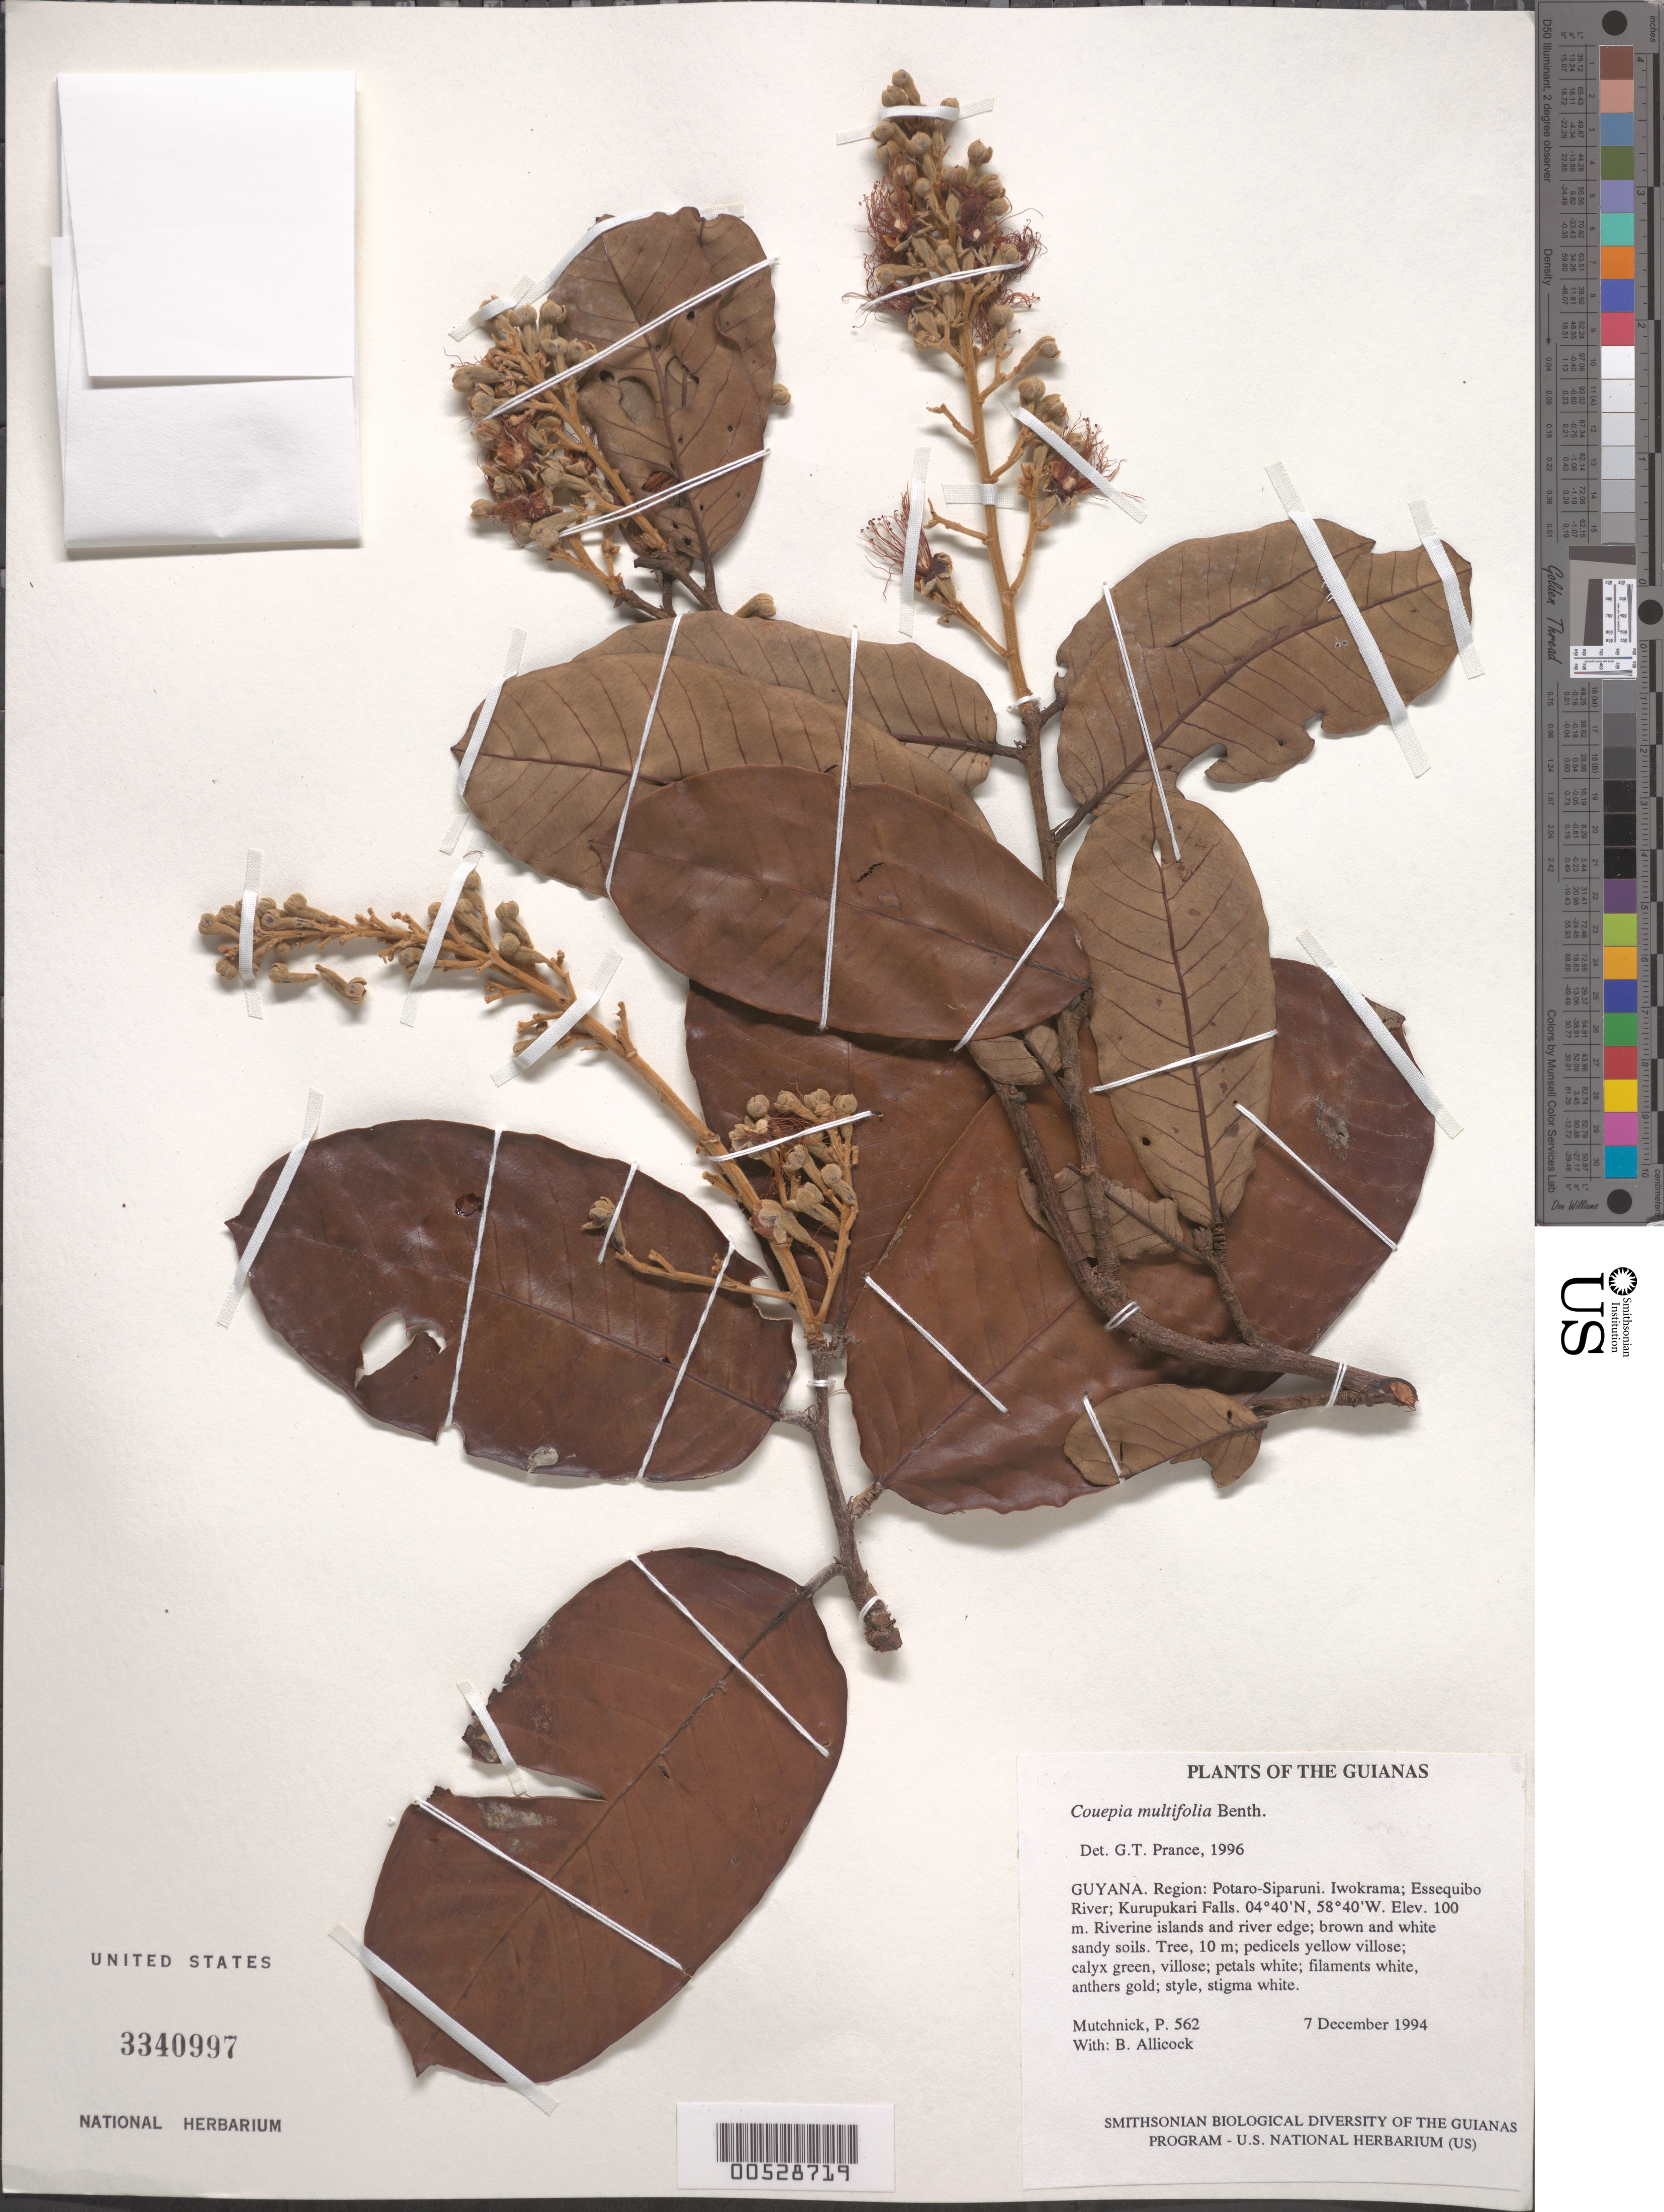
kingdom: Plantae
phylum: Tracheophyta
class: Magnoliopsida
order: Malpighiales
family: Chrysobalanaceae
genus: Couepia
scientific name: Couepia multiflora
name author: Benth.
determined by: Prance, G. T.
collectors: P. Mutchnick & B. Allicock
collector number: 562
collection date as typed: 7 December 1994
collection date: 1994-12-07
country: Guyana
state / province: Potaro-Siparuni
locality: Iwokrama; Essequibo River; Kurupukari Falls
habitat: Riverine islands and river edge; brown and white sandy soils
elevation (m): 100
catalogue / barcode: US 3340997